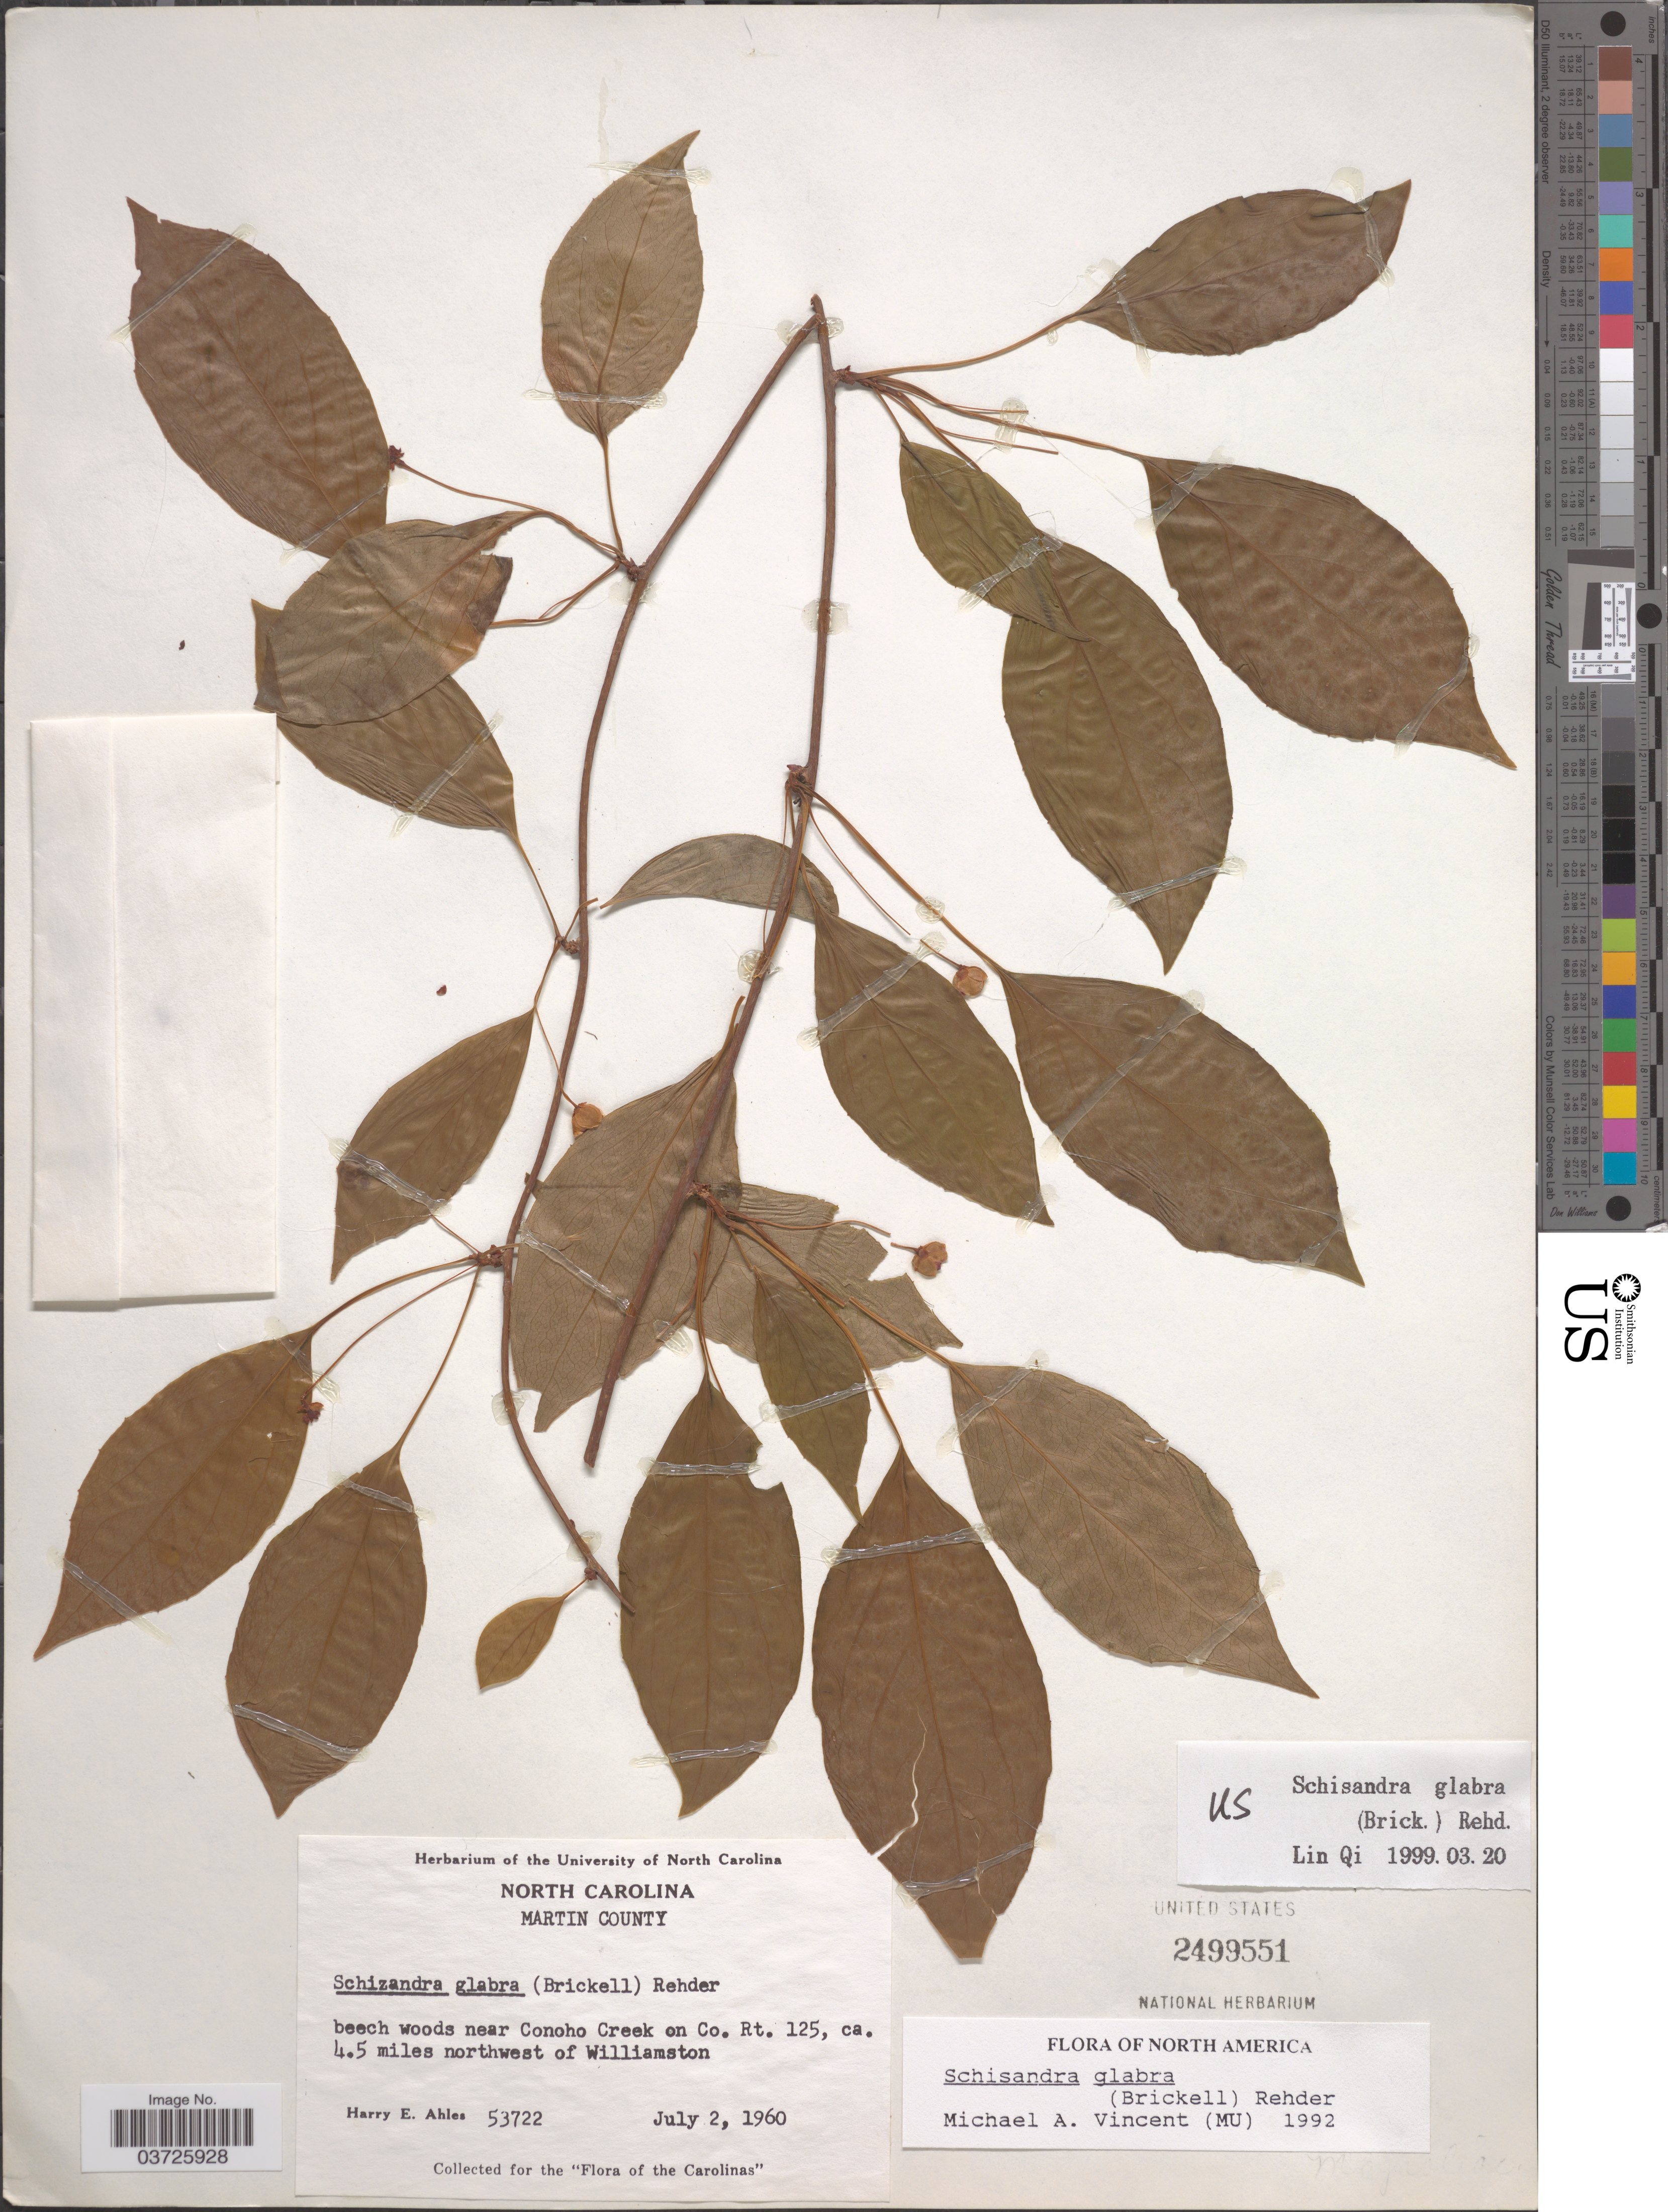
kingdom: Plantae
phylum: Tracheophyta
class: Magnoliopsida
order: Austrobaileyales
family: Schisandraceae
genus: Schisandra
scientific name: Schisandra glabra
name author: (Brickell) Rehder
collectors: H. E. Ahles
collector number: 53722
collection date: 1960-07-02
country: United States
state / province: North Carolina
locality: Martin County. Beech woods near Conoho Creek on Co. Rt. 125, ca. 4.5 miles northwest of Williamston.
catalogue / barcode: US 2499551